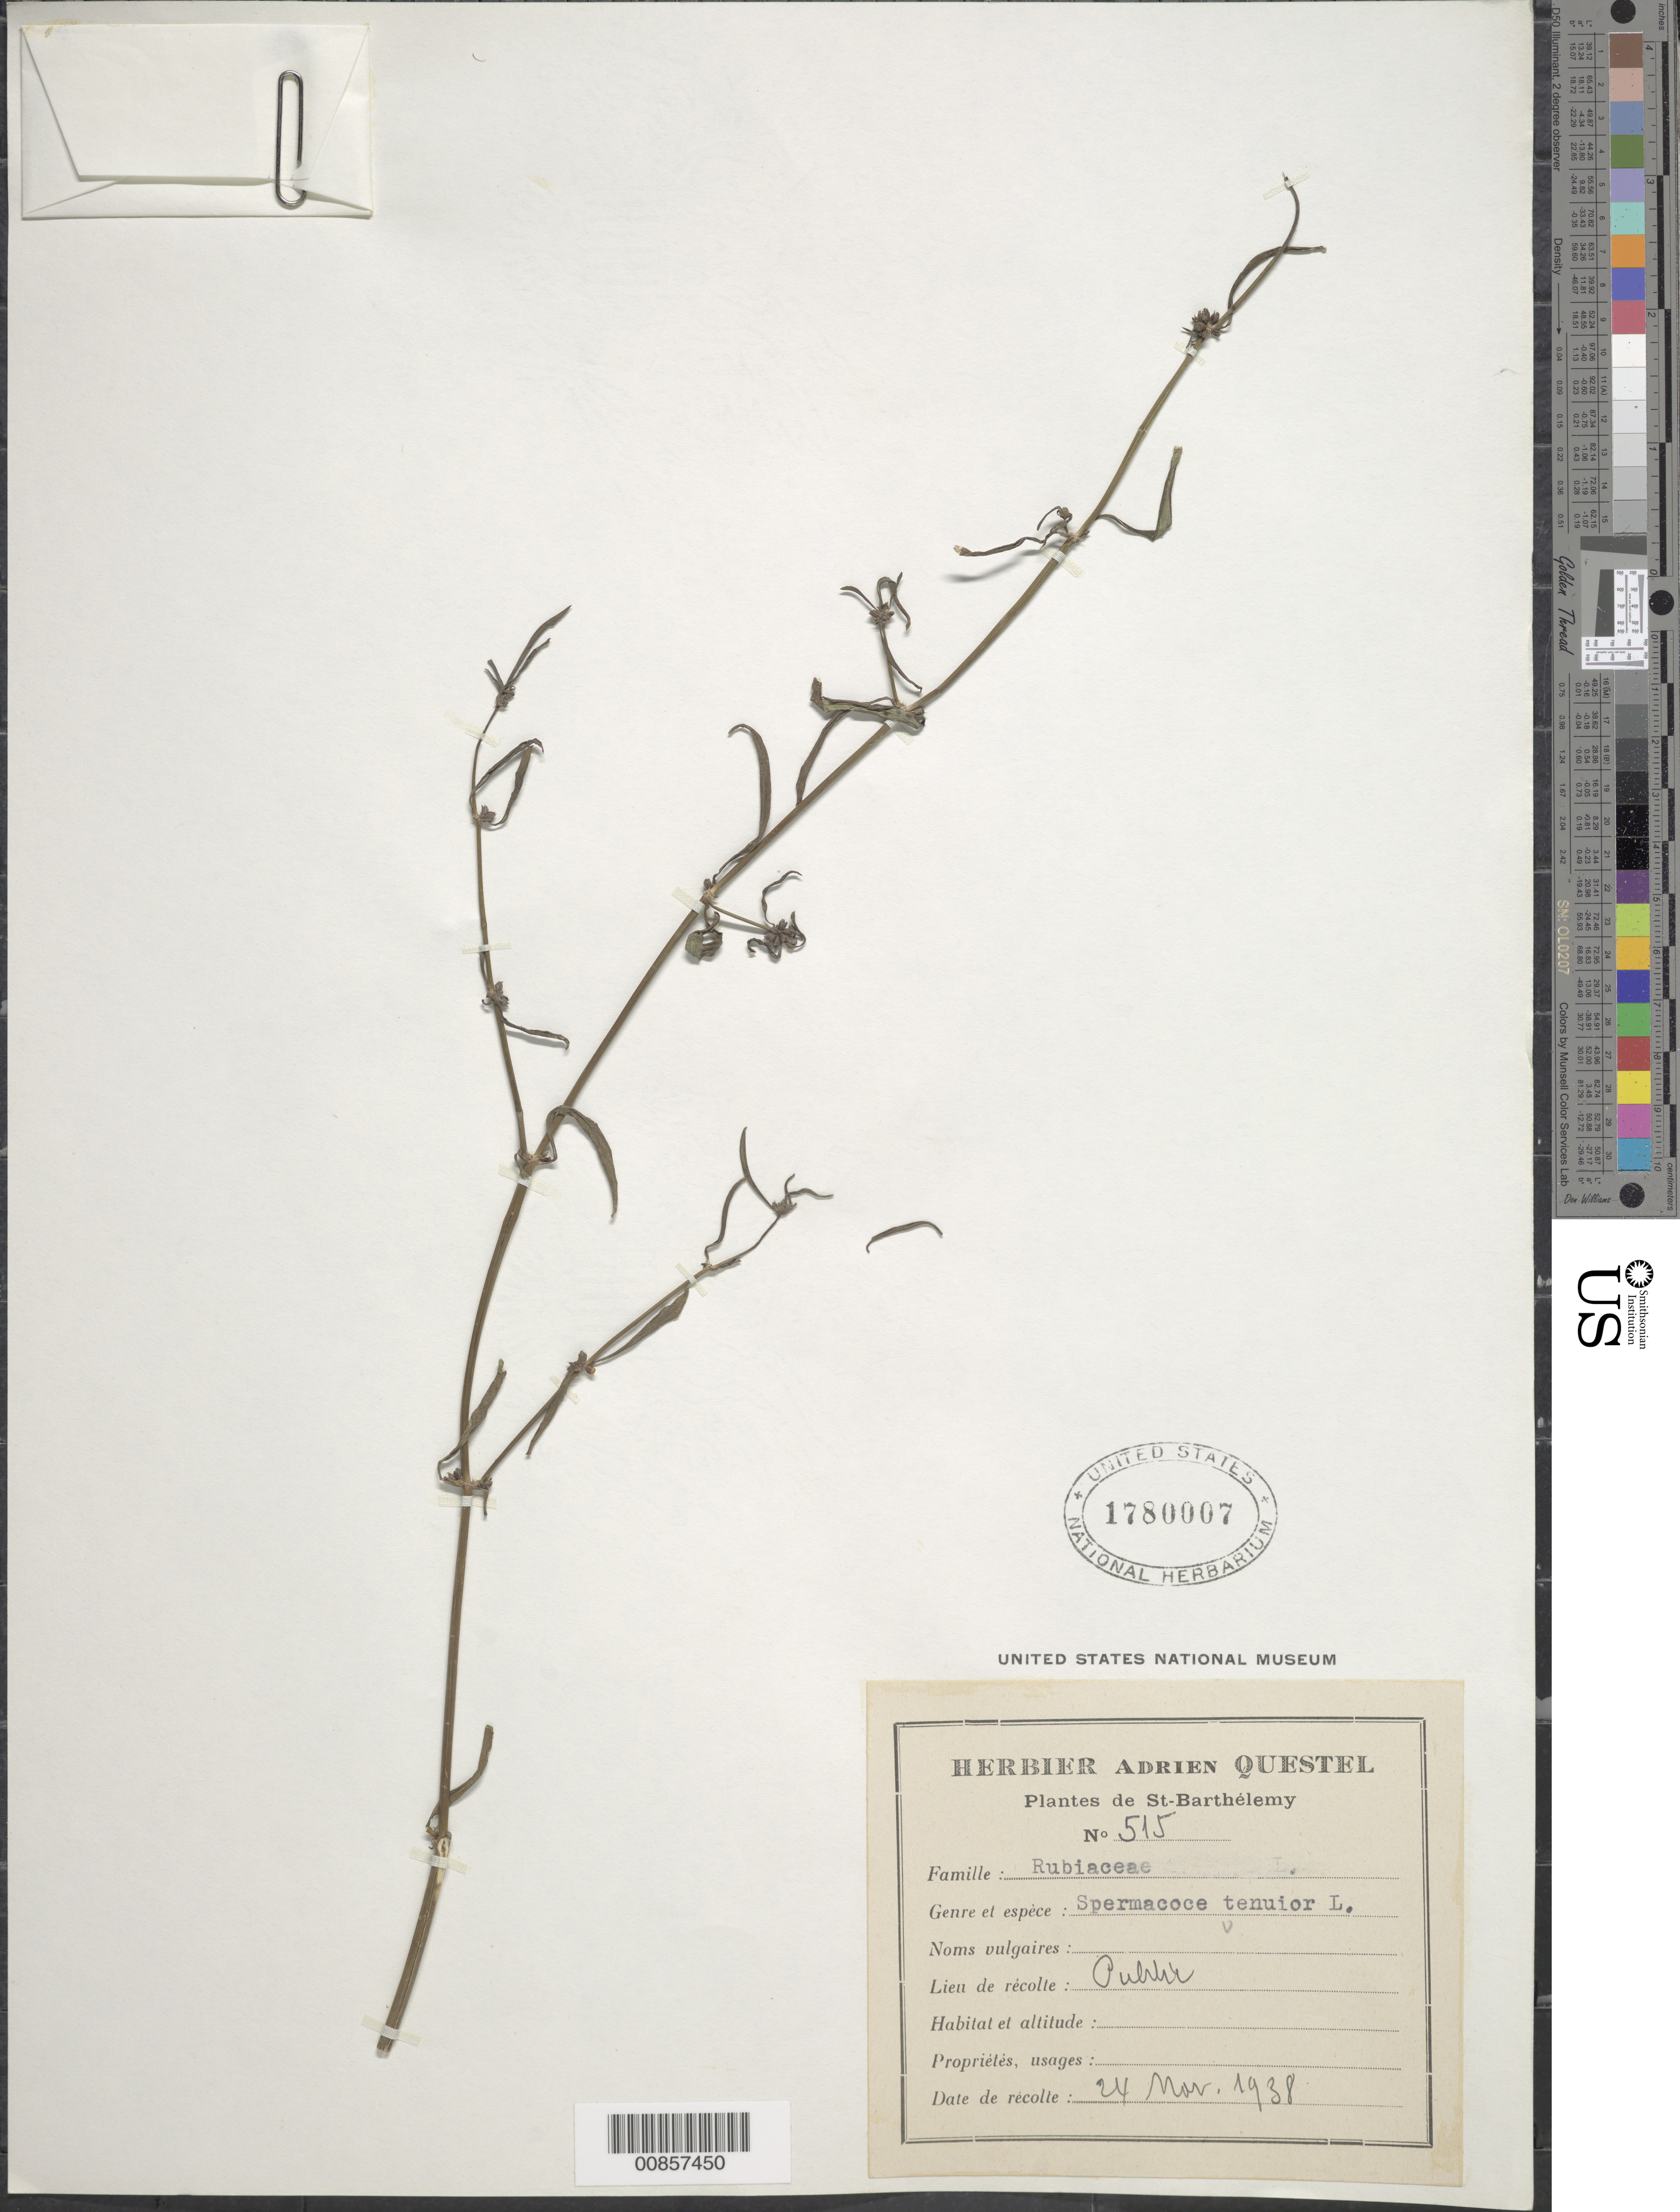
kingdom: Plantae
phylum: Tracheophyta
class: Magnoliopsida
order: Gentianales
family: Rubiaceae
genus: Spermacoce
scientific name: Spermacoce tenuior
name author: L.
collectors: A. Questel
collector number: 515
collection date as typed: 24 Mar 1938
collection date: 1938-03-24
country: Saint Barthélemy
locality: Puh-ir (sp?)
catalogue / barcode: US 1780007